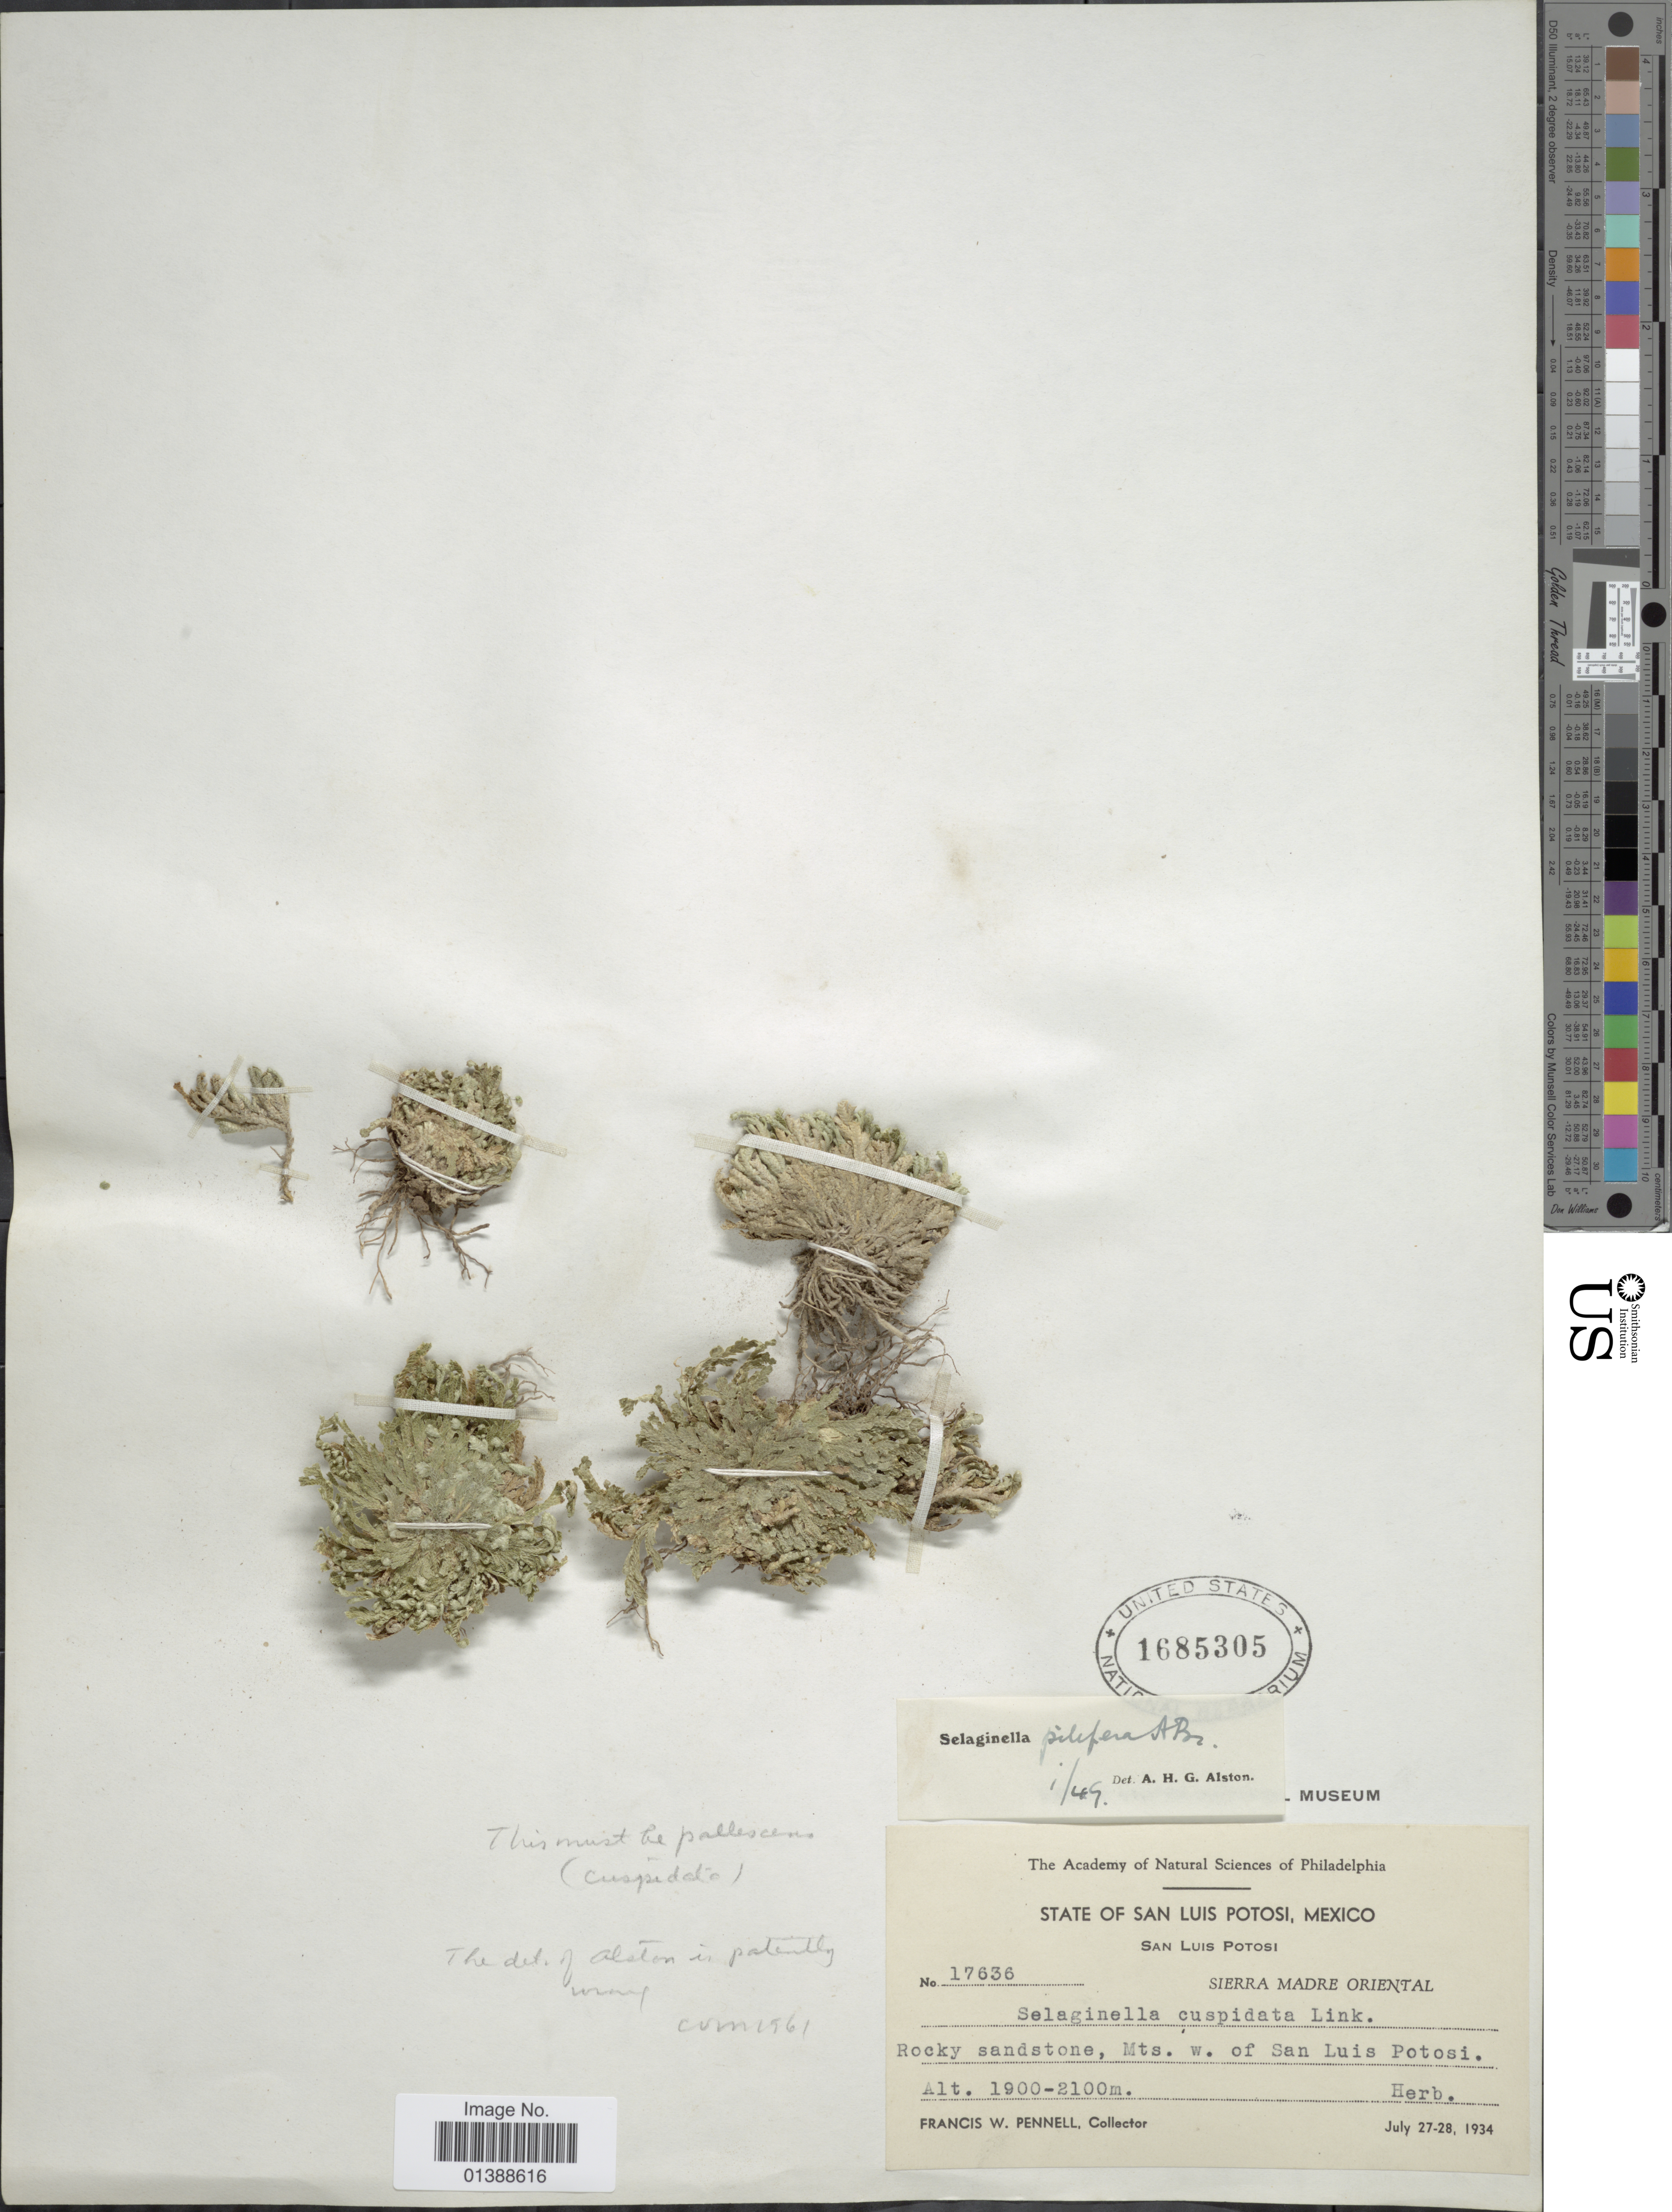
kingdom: Plantae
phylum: Tracheophyta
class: Lycopodiopsida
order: Selaginellales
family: Selaginellaceae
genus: Selaginella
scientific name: Selaginella pallescens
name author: (C. Presl) Spring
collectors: F. W. Pennell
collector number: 17636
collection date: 1934-07-27/1934-07-28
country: Mexico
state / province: San Luis Potosí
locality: Sierra Madre Oriental, Mts w. San Luis Potosi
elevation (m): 1900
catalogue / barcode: US 1685305